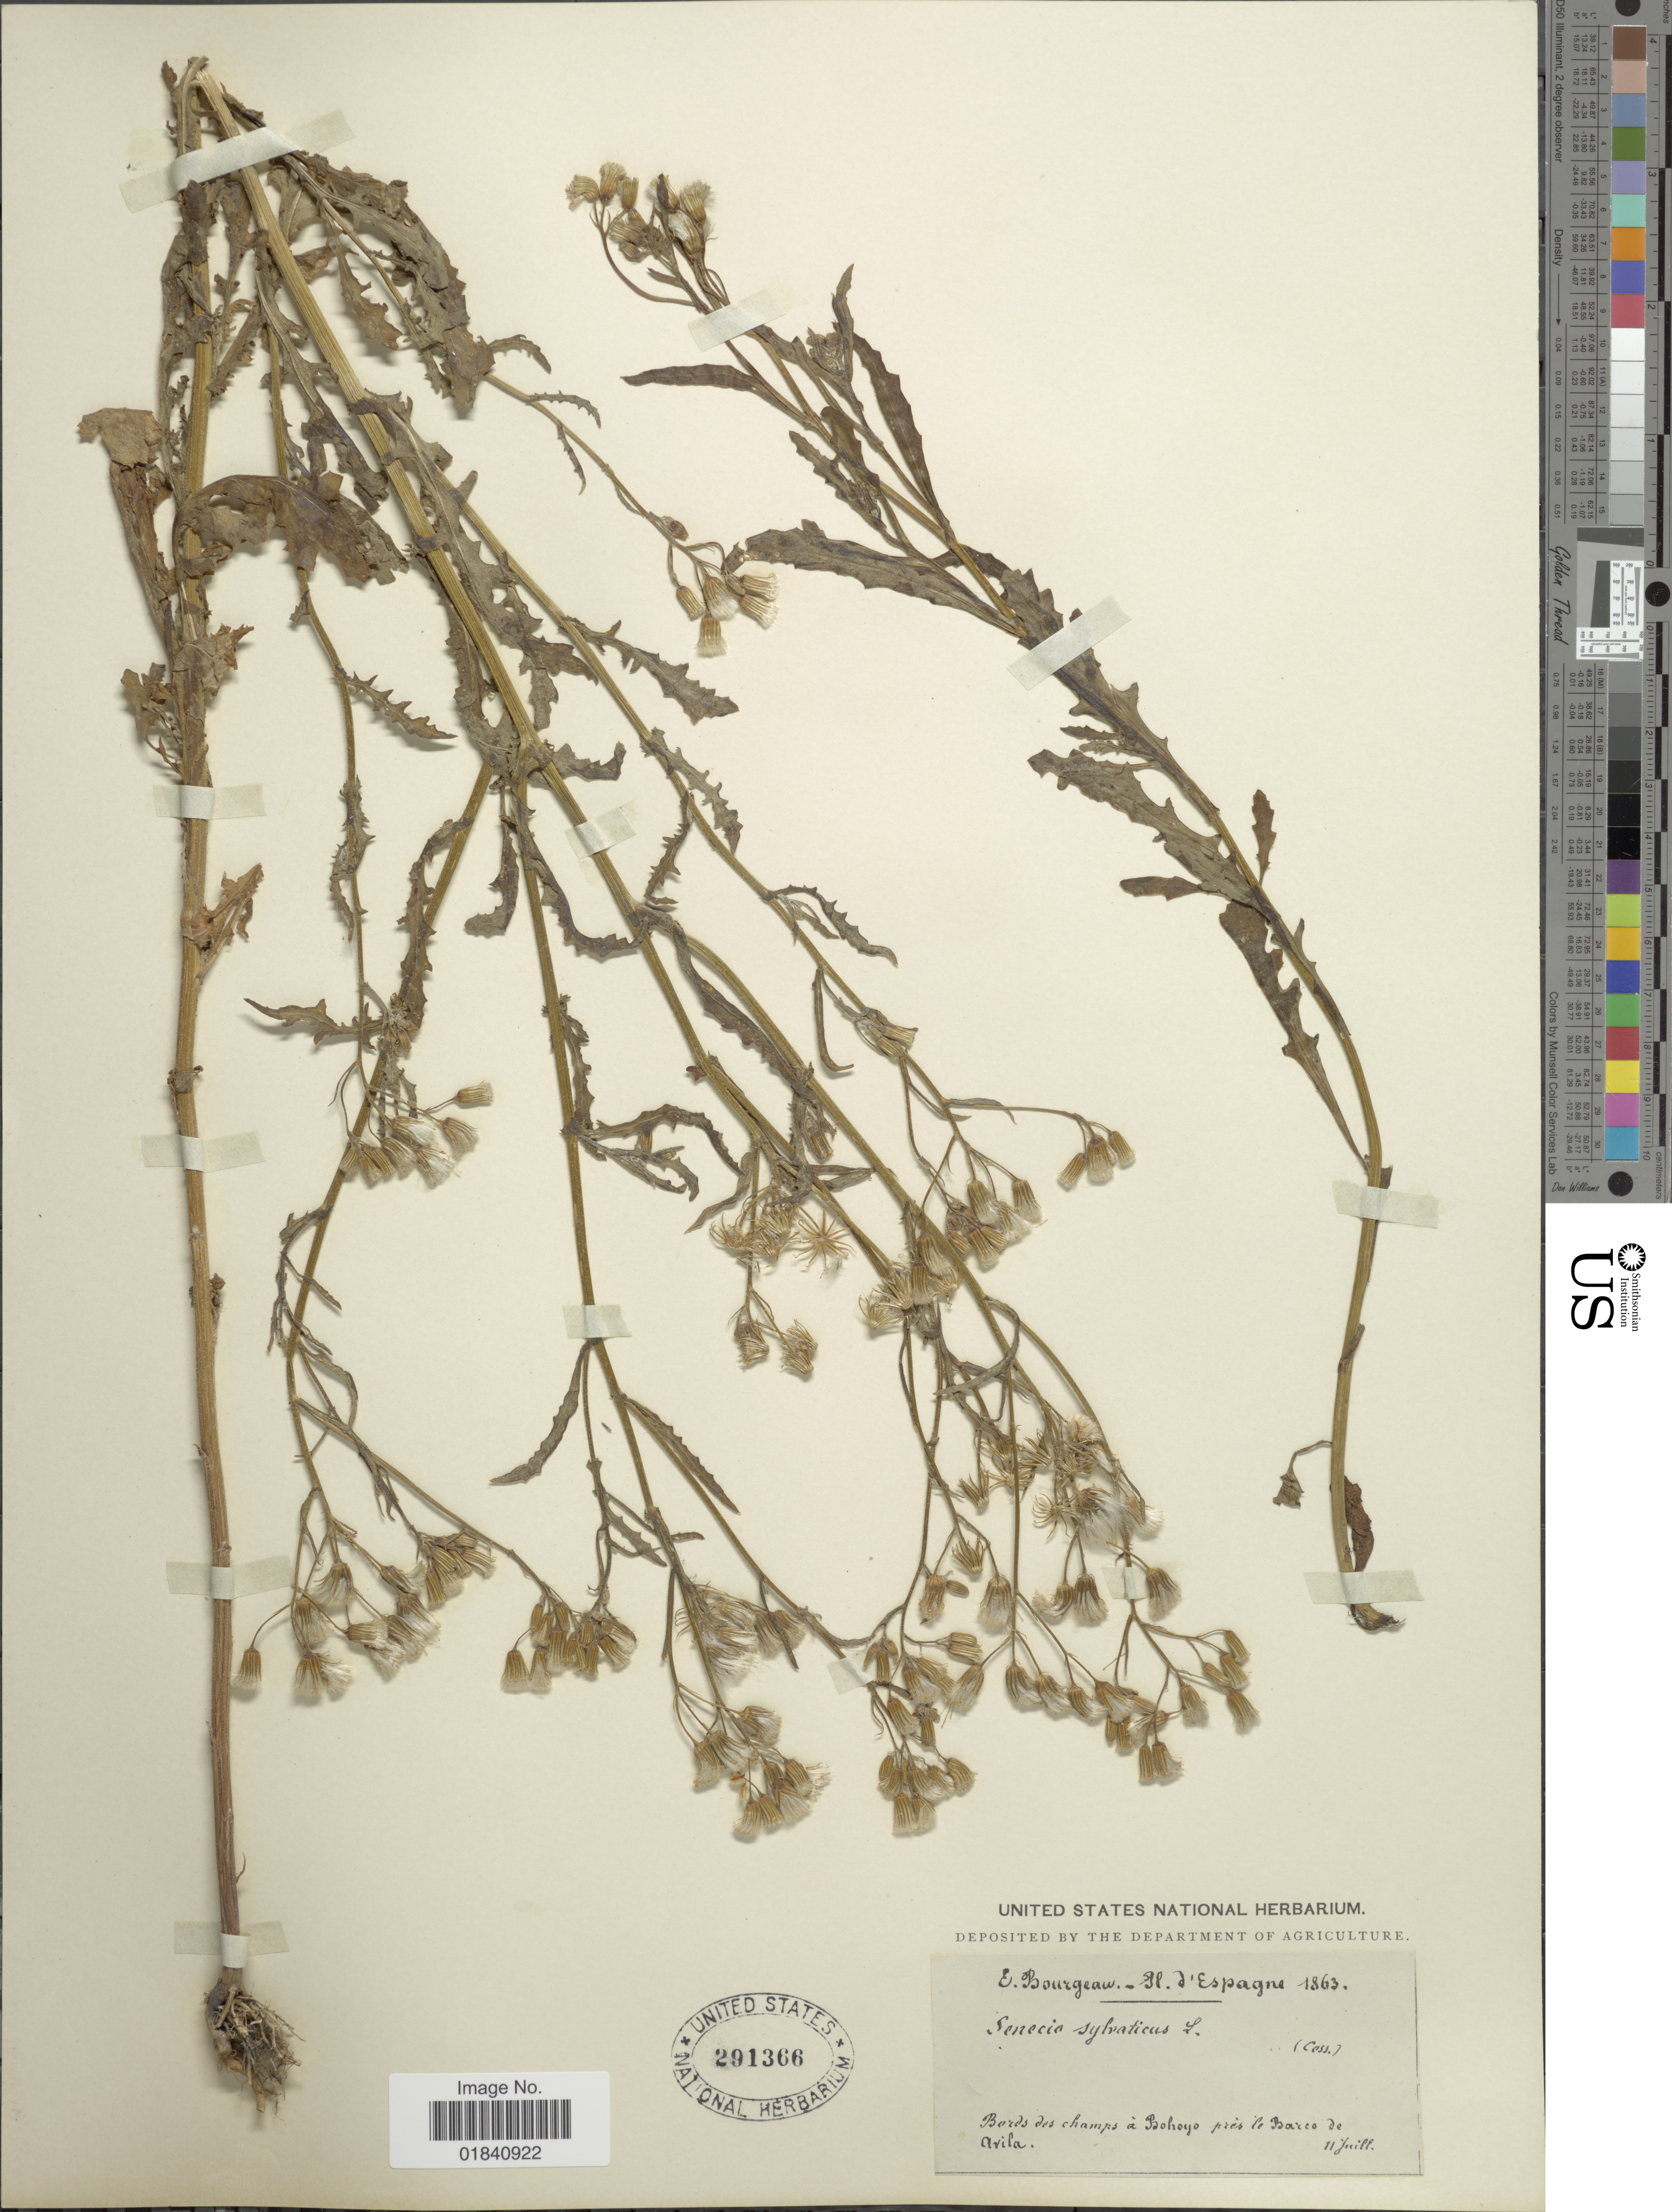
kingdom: Plantae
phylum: Tracheophyta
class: Magnoliopsida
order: Asterales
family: Asteraceae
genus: Senecio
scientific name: Senecio sylvaticus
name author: L.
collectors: E. Bourgeau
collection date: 1863-07-11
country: Spain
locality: Bords des champs à Bohoyo pres le Barco de Avila.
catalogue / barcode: US 291366